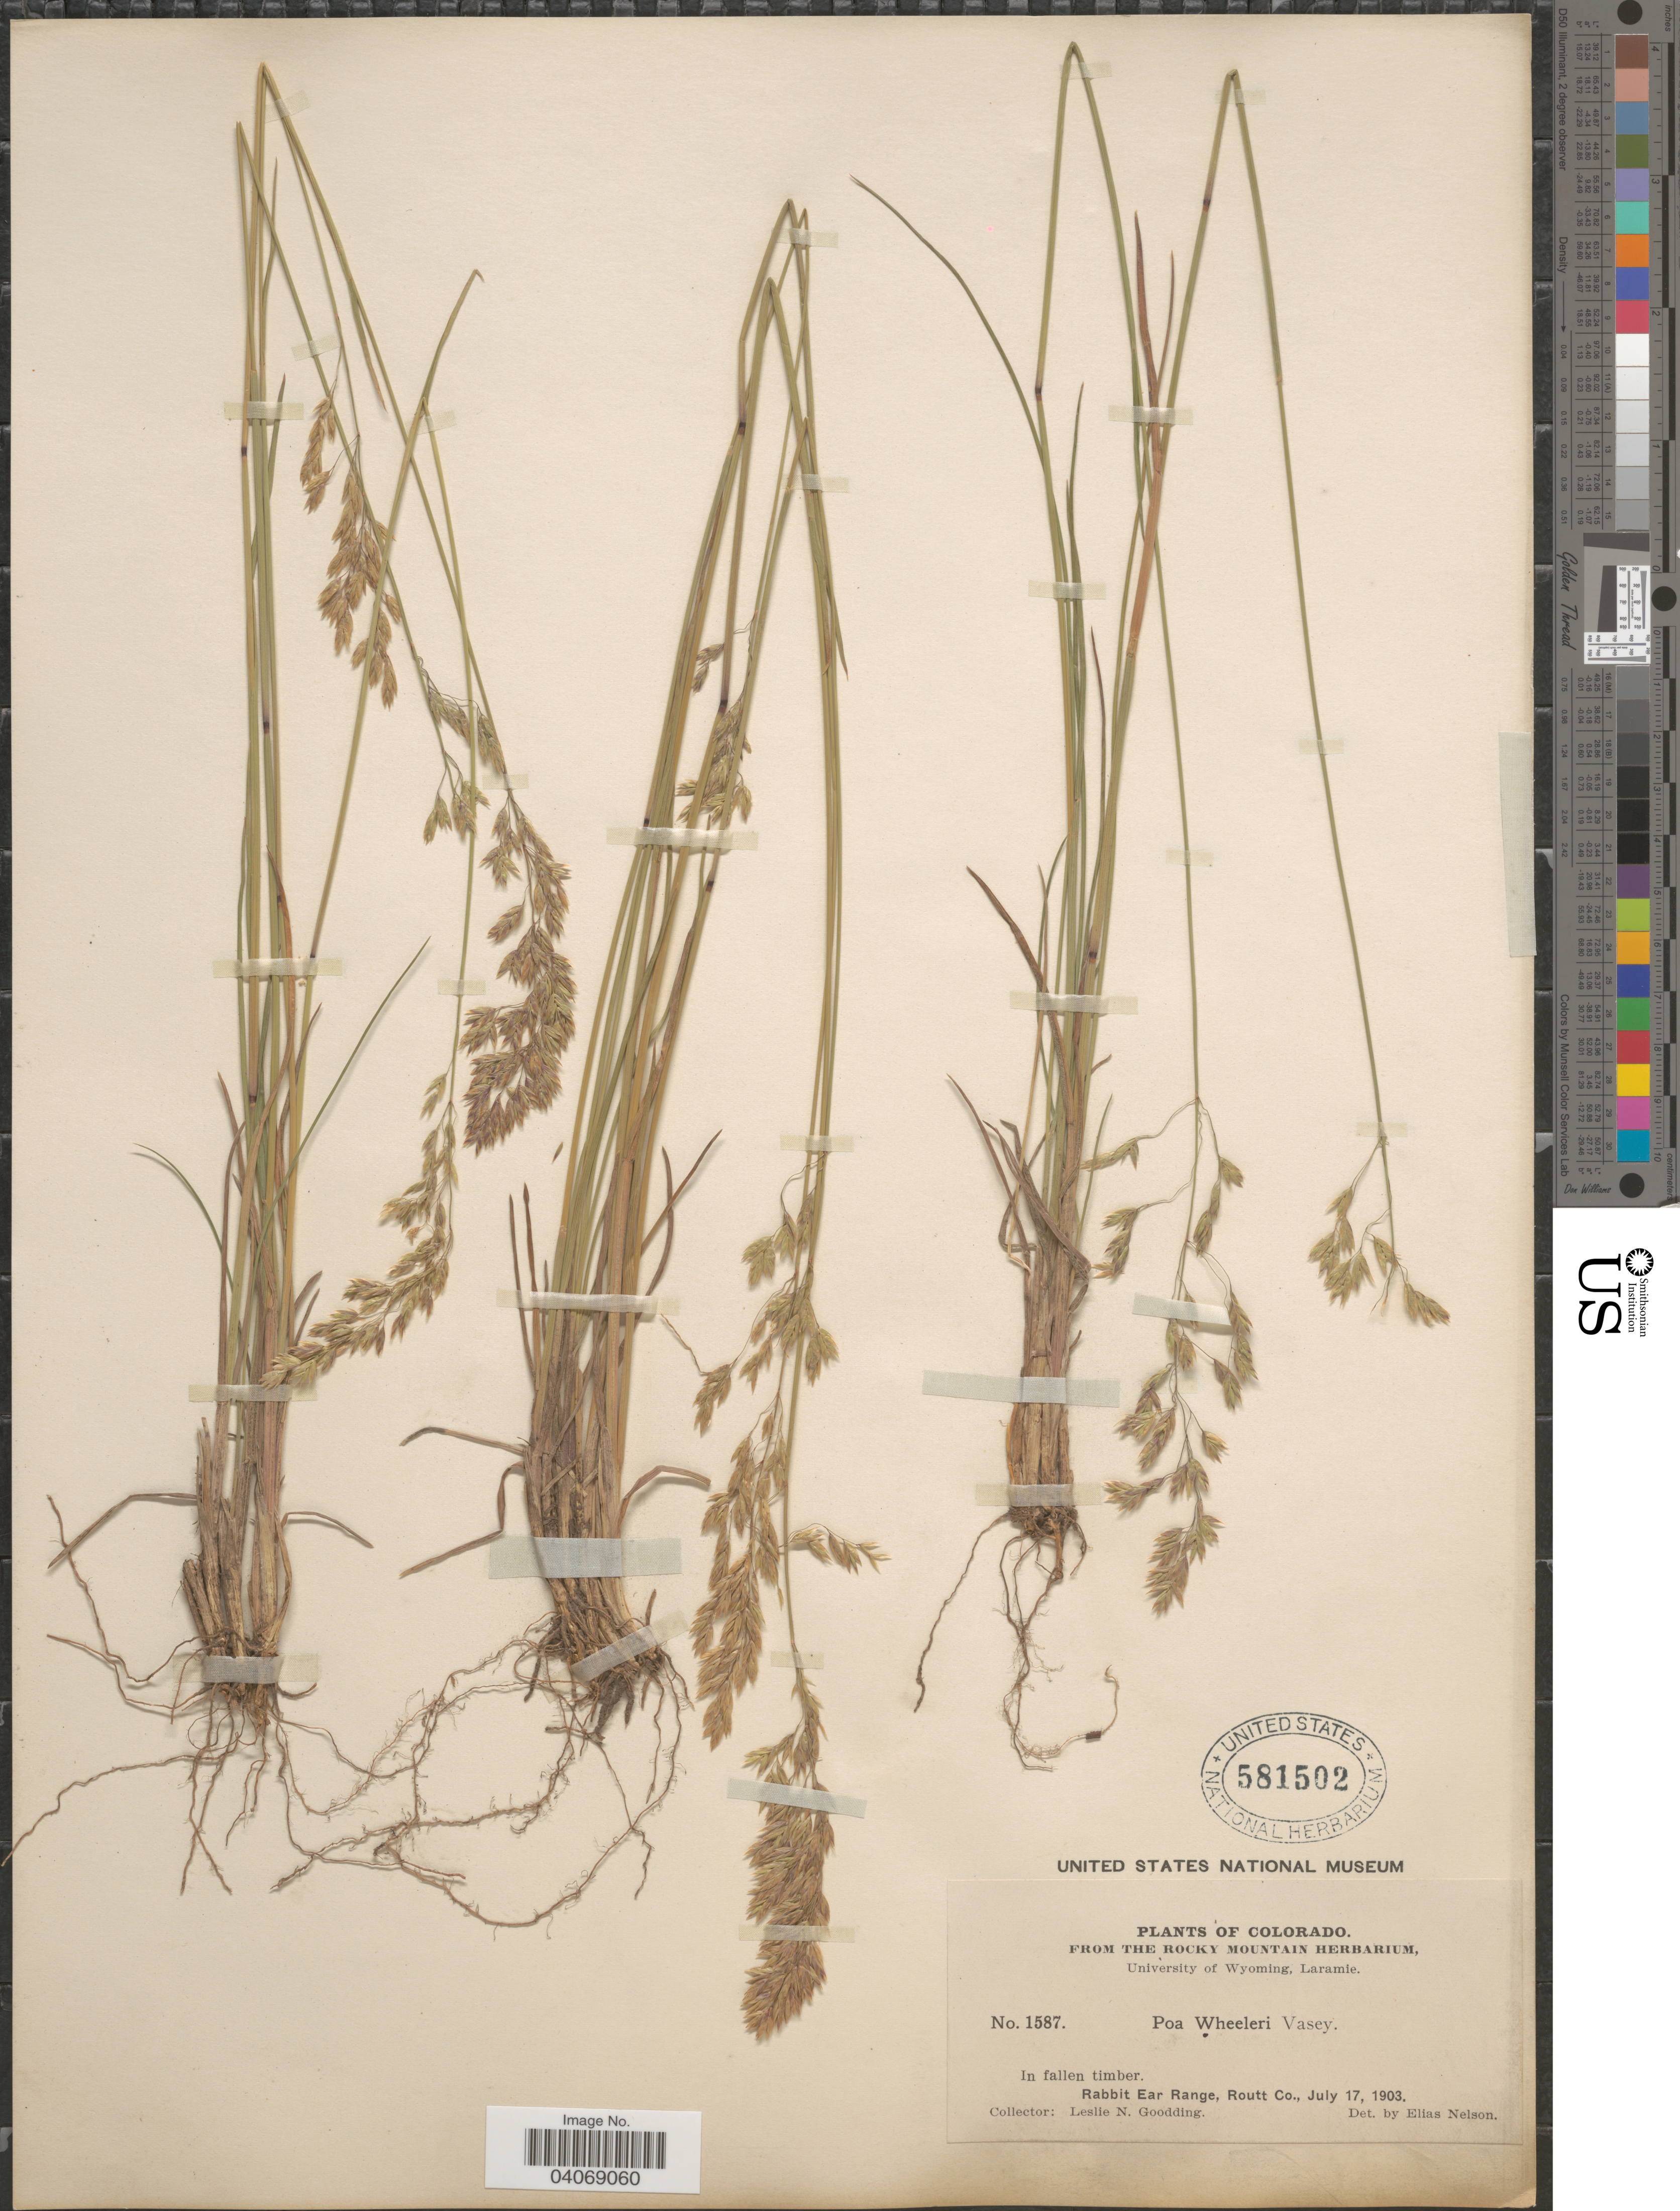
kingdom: Plantae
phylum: Tracheophyta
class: Liliopsida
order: Poales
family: Poaceae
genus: Poa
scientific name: Poa wheeleri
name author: Vasey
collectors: L. N. Goodding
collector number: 1587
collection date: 1903-07-17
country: United States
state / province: Colorado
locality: In fallen timber. Rabbit Ear Range, Routt Co.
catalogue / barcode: US 581502